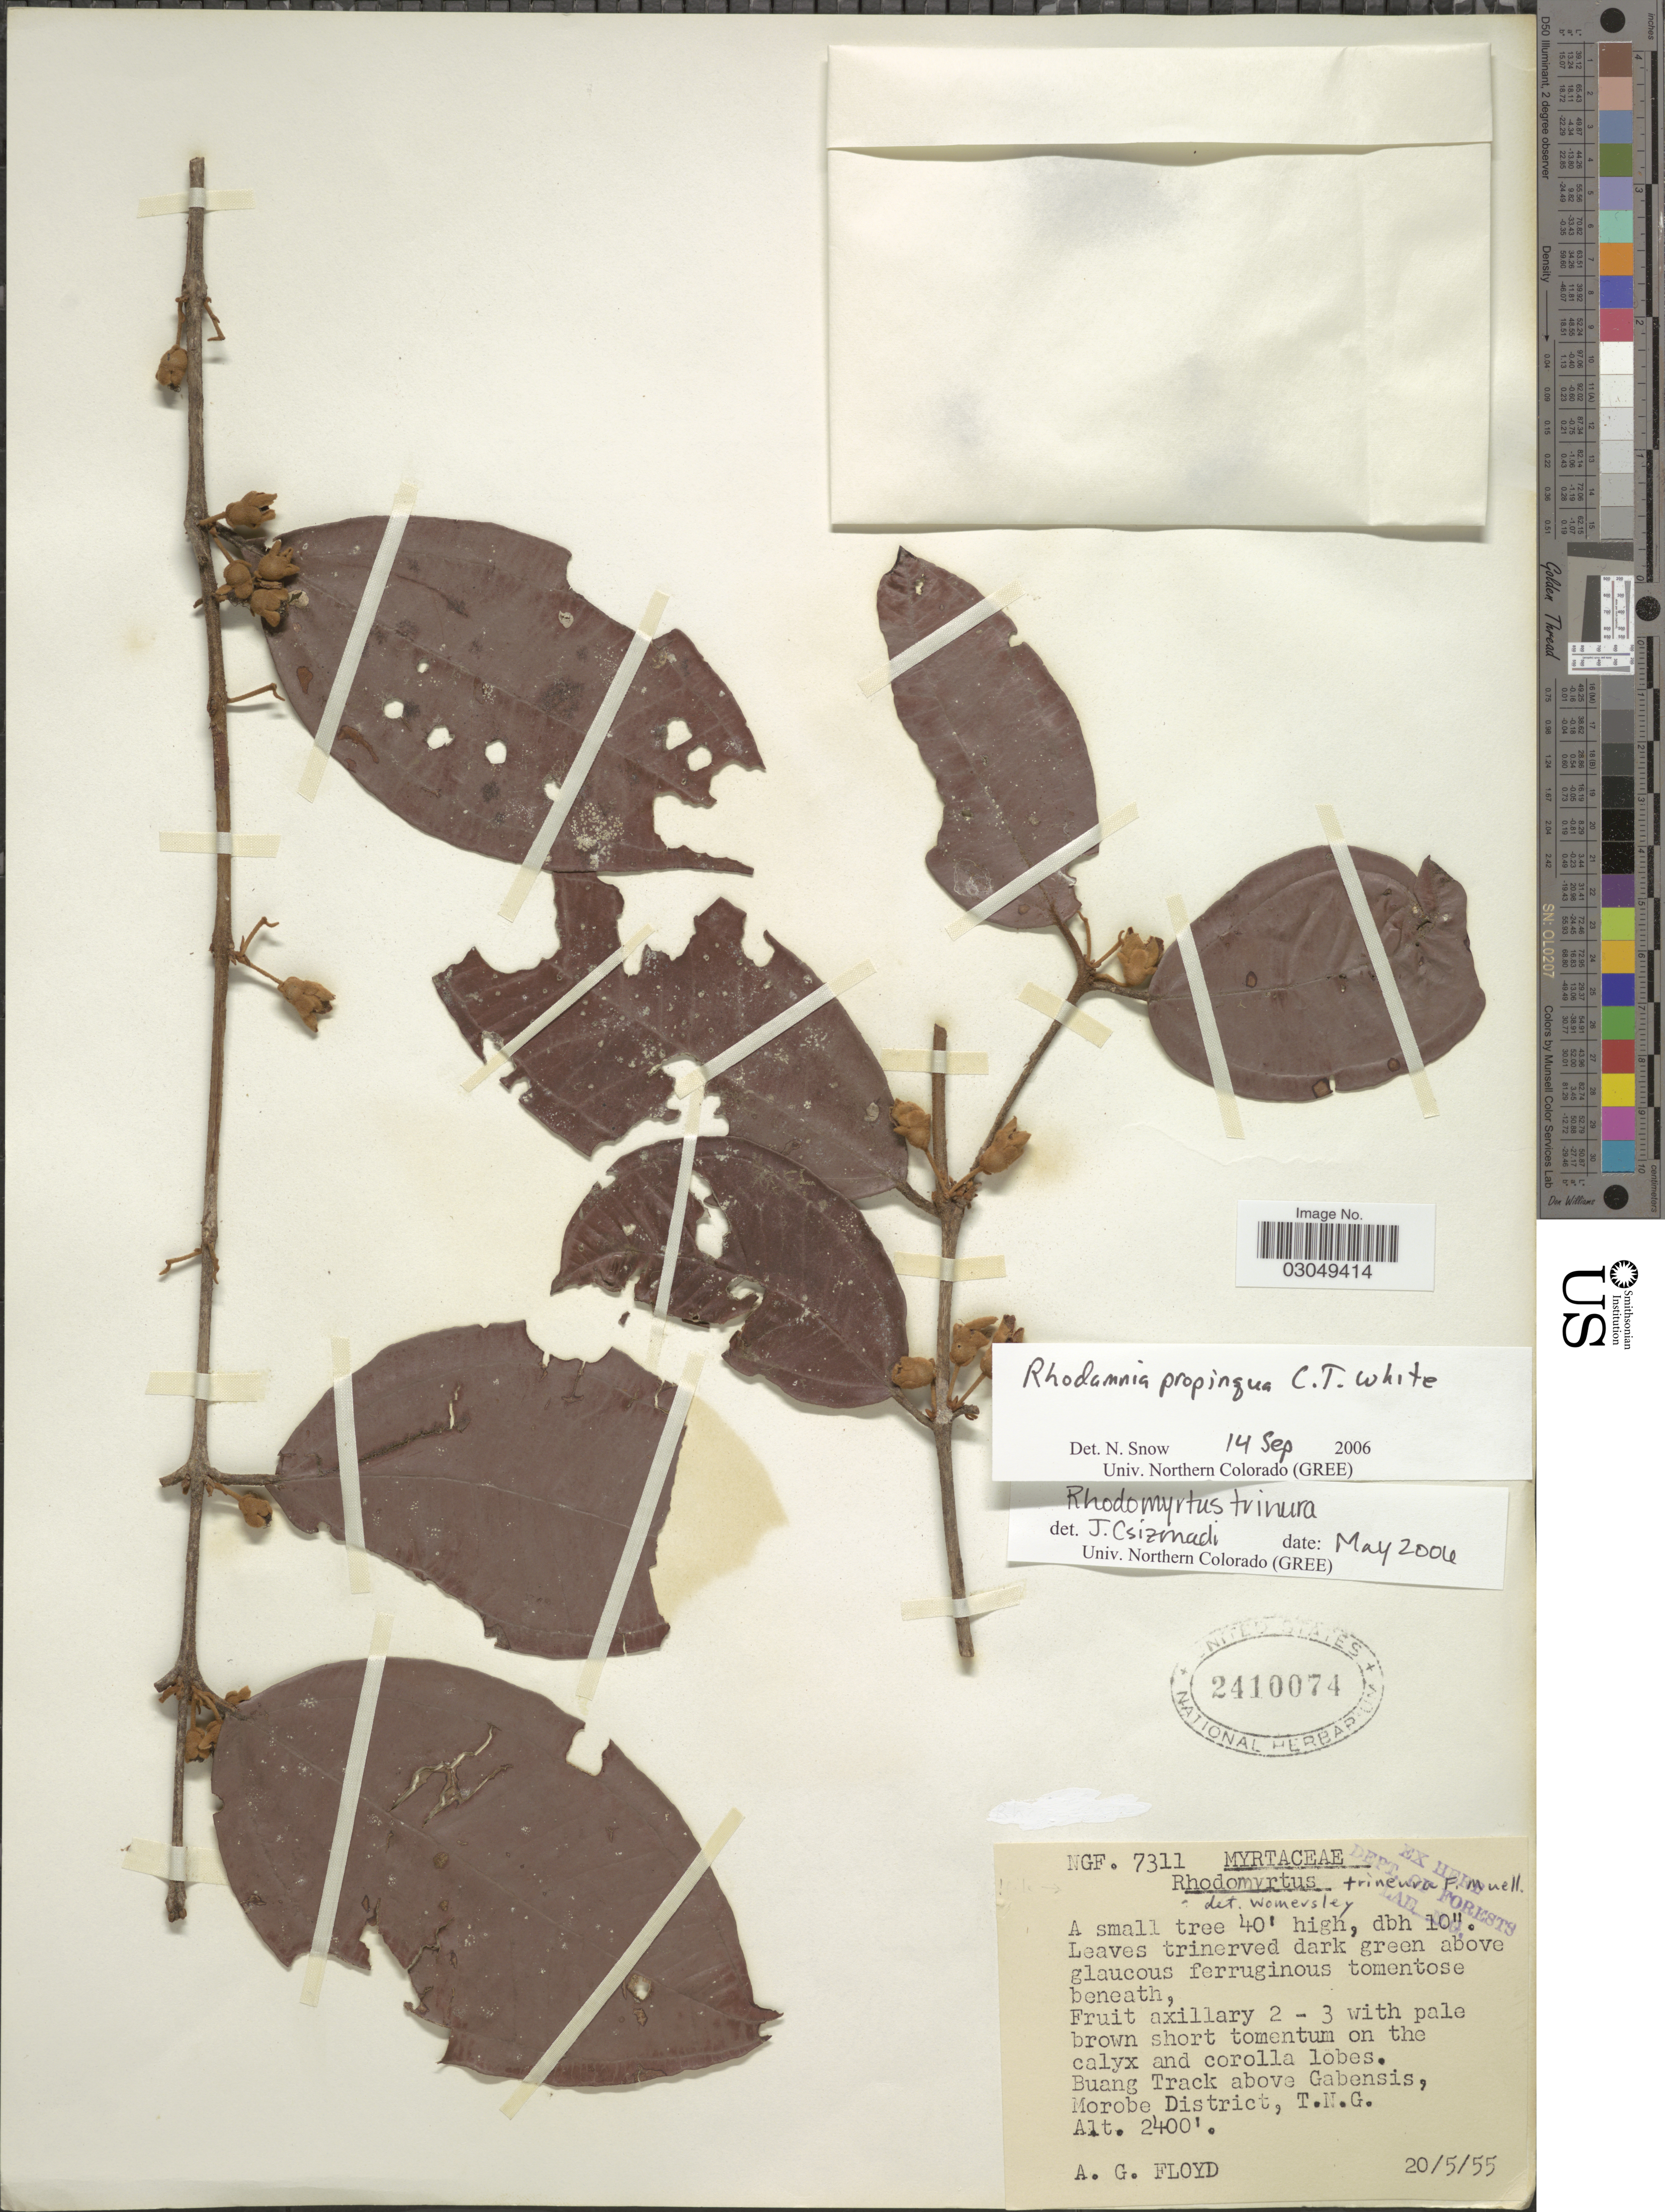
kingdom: Plantae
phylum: Tracheophyta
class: Magnoliopsida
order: Myrtales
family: Myrtaceae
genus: Rhodamnia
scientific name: Rhodamnia propinqua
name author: C.T. White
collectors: A. G. Floyd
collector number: NGF7311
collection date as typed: Transcribed d/m/y: 20/5/55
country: Papua New Guinea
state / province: Morobe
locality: Buan Track above Gabensis, Morobe District, T.N.G.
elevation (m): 732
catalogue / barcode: US 2410074